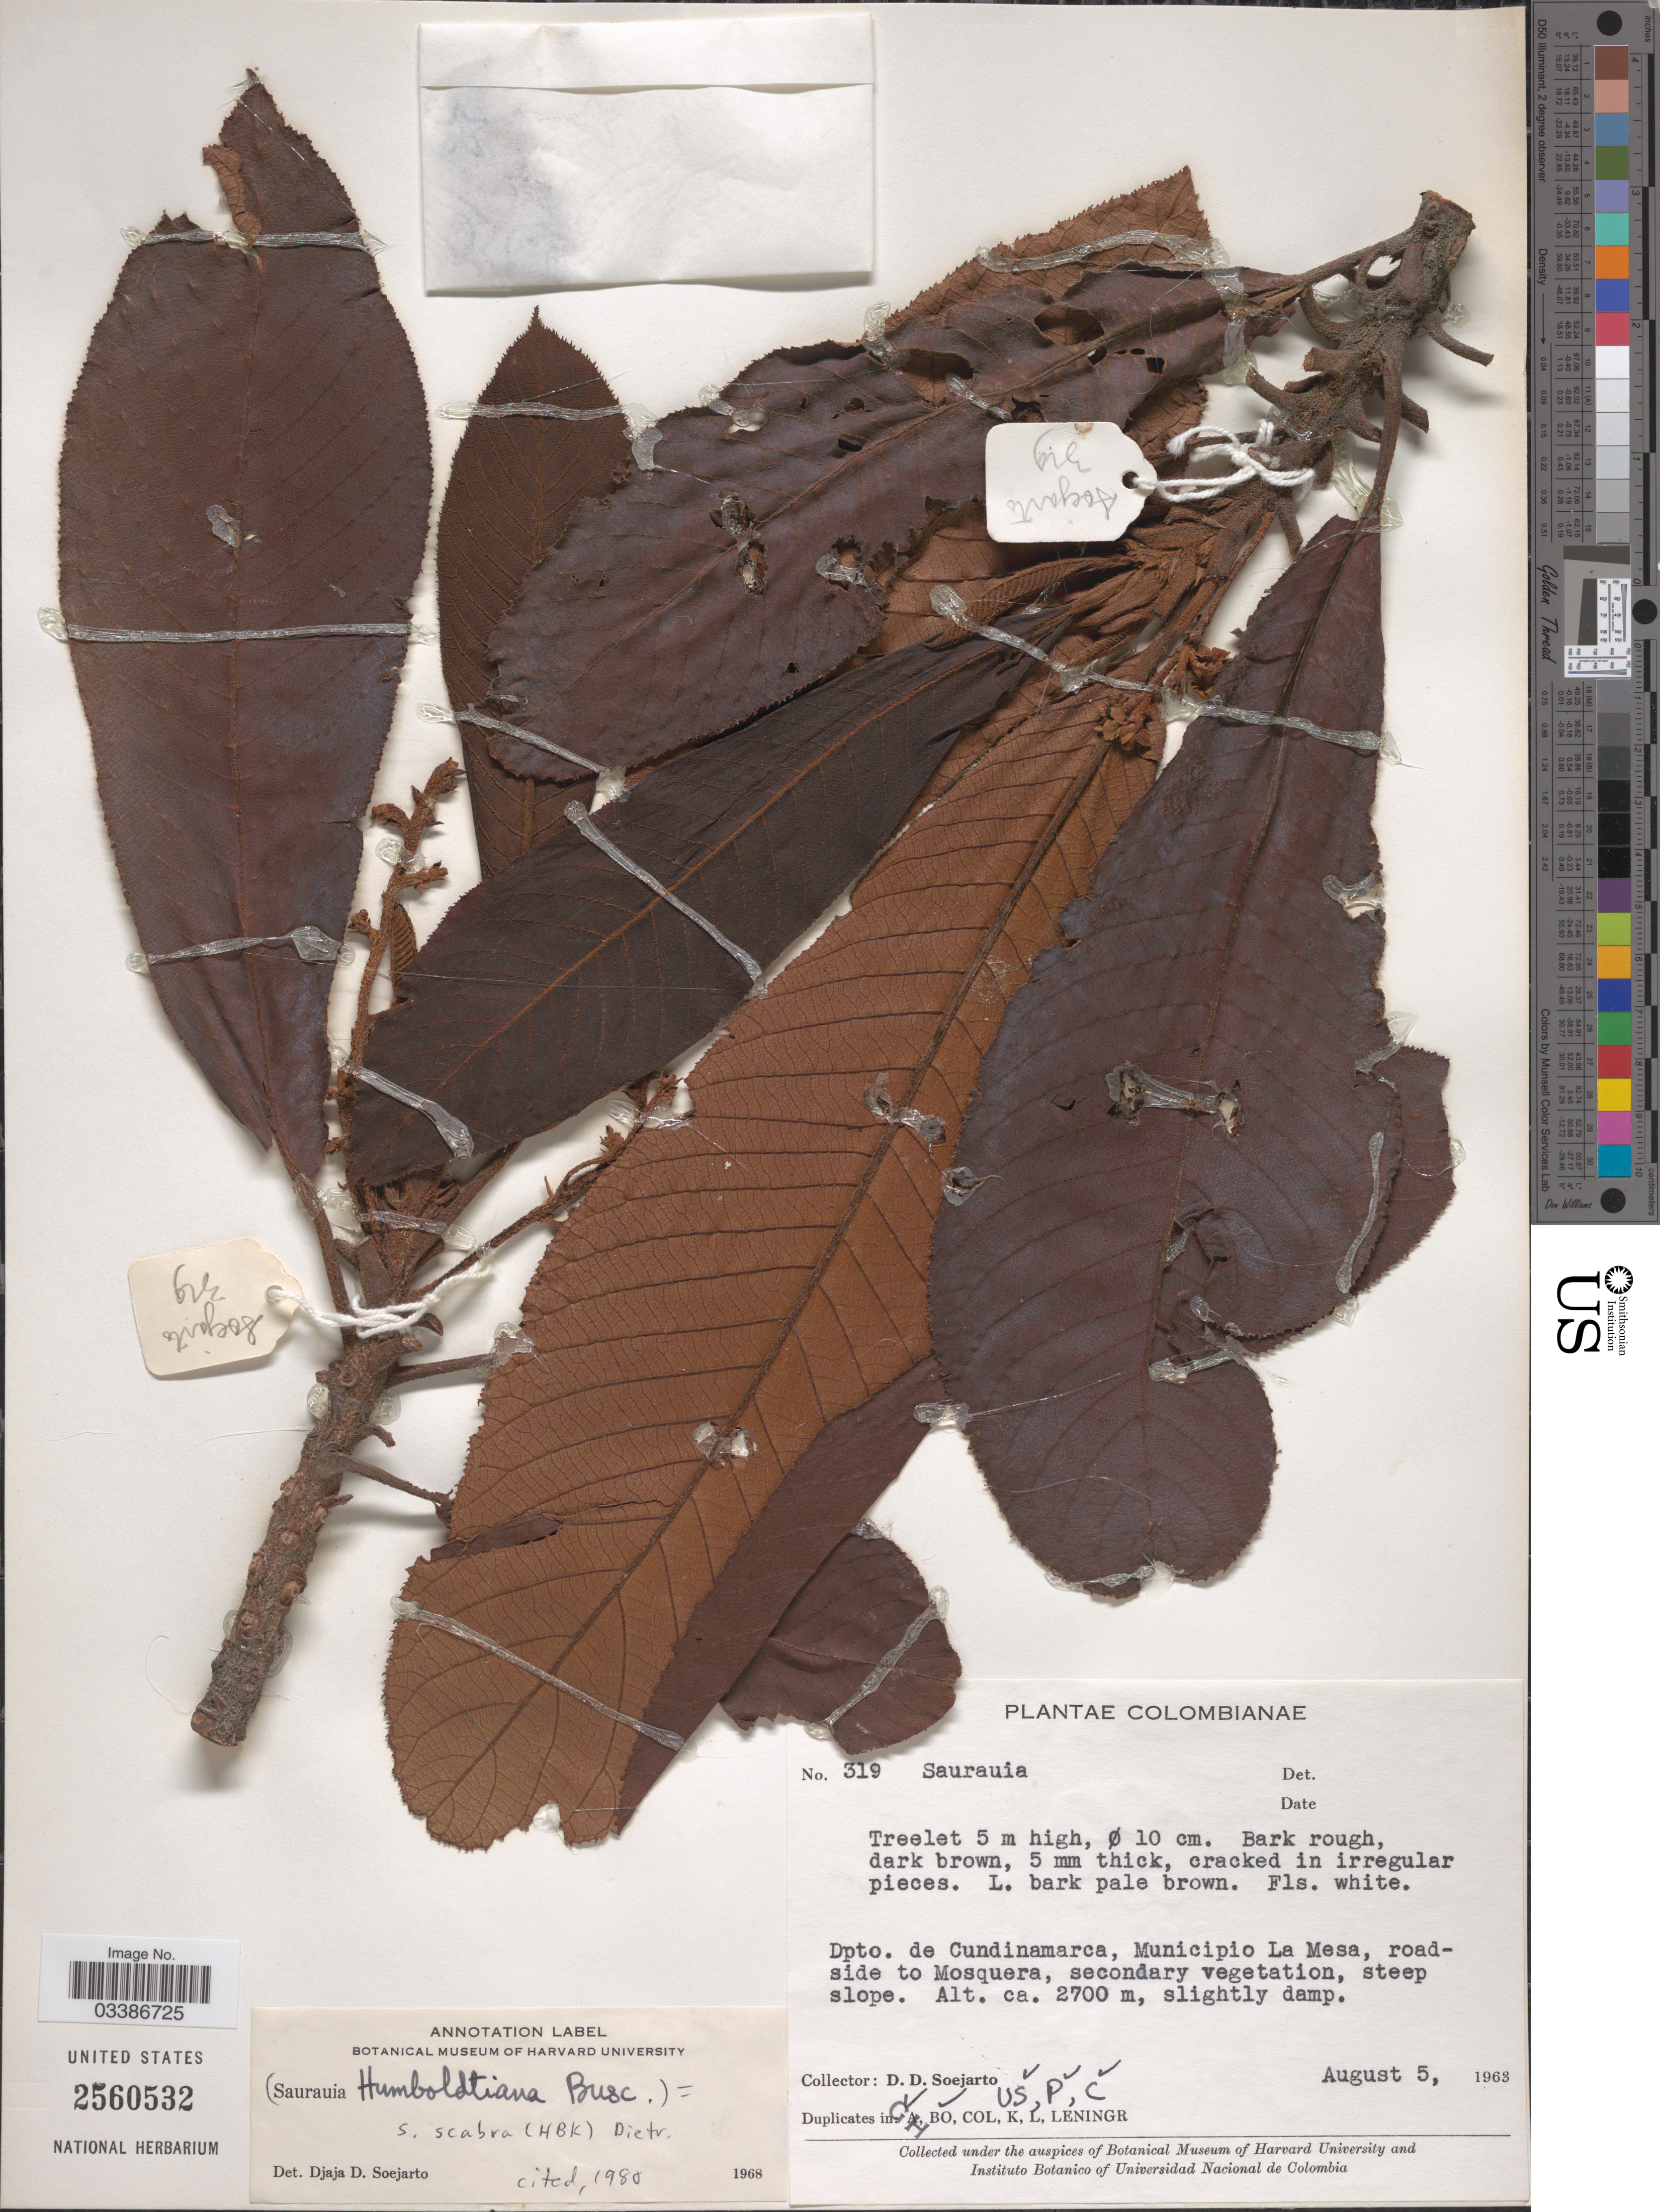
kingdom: Plantae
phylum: Tracheophyta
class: Magnoliopsida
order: Ericales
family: Actinidiaceae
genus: Saurauia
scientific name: Saurauia scabra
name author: (Kunth) D. Dietr.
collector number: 319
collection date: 1963-08-05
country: Colombia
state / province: Cundinamarca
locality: Dpto. de Cundinamarca, Municipio La Mesa, roadside to Mosquera, secondary vegetation, steep slope.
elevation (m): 2700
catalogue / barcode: US 2560532